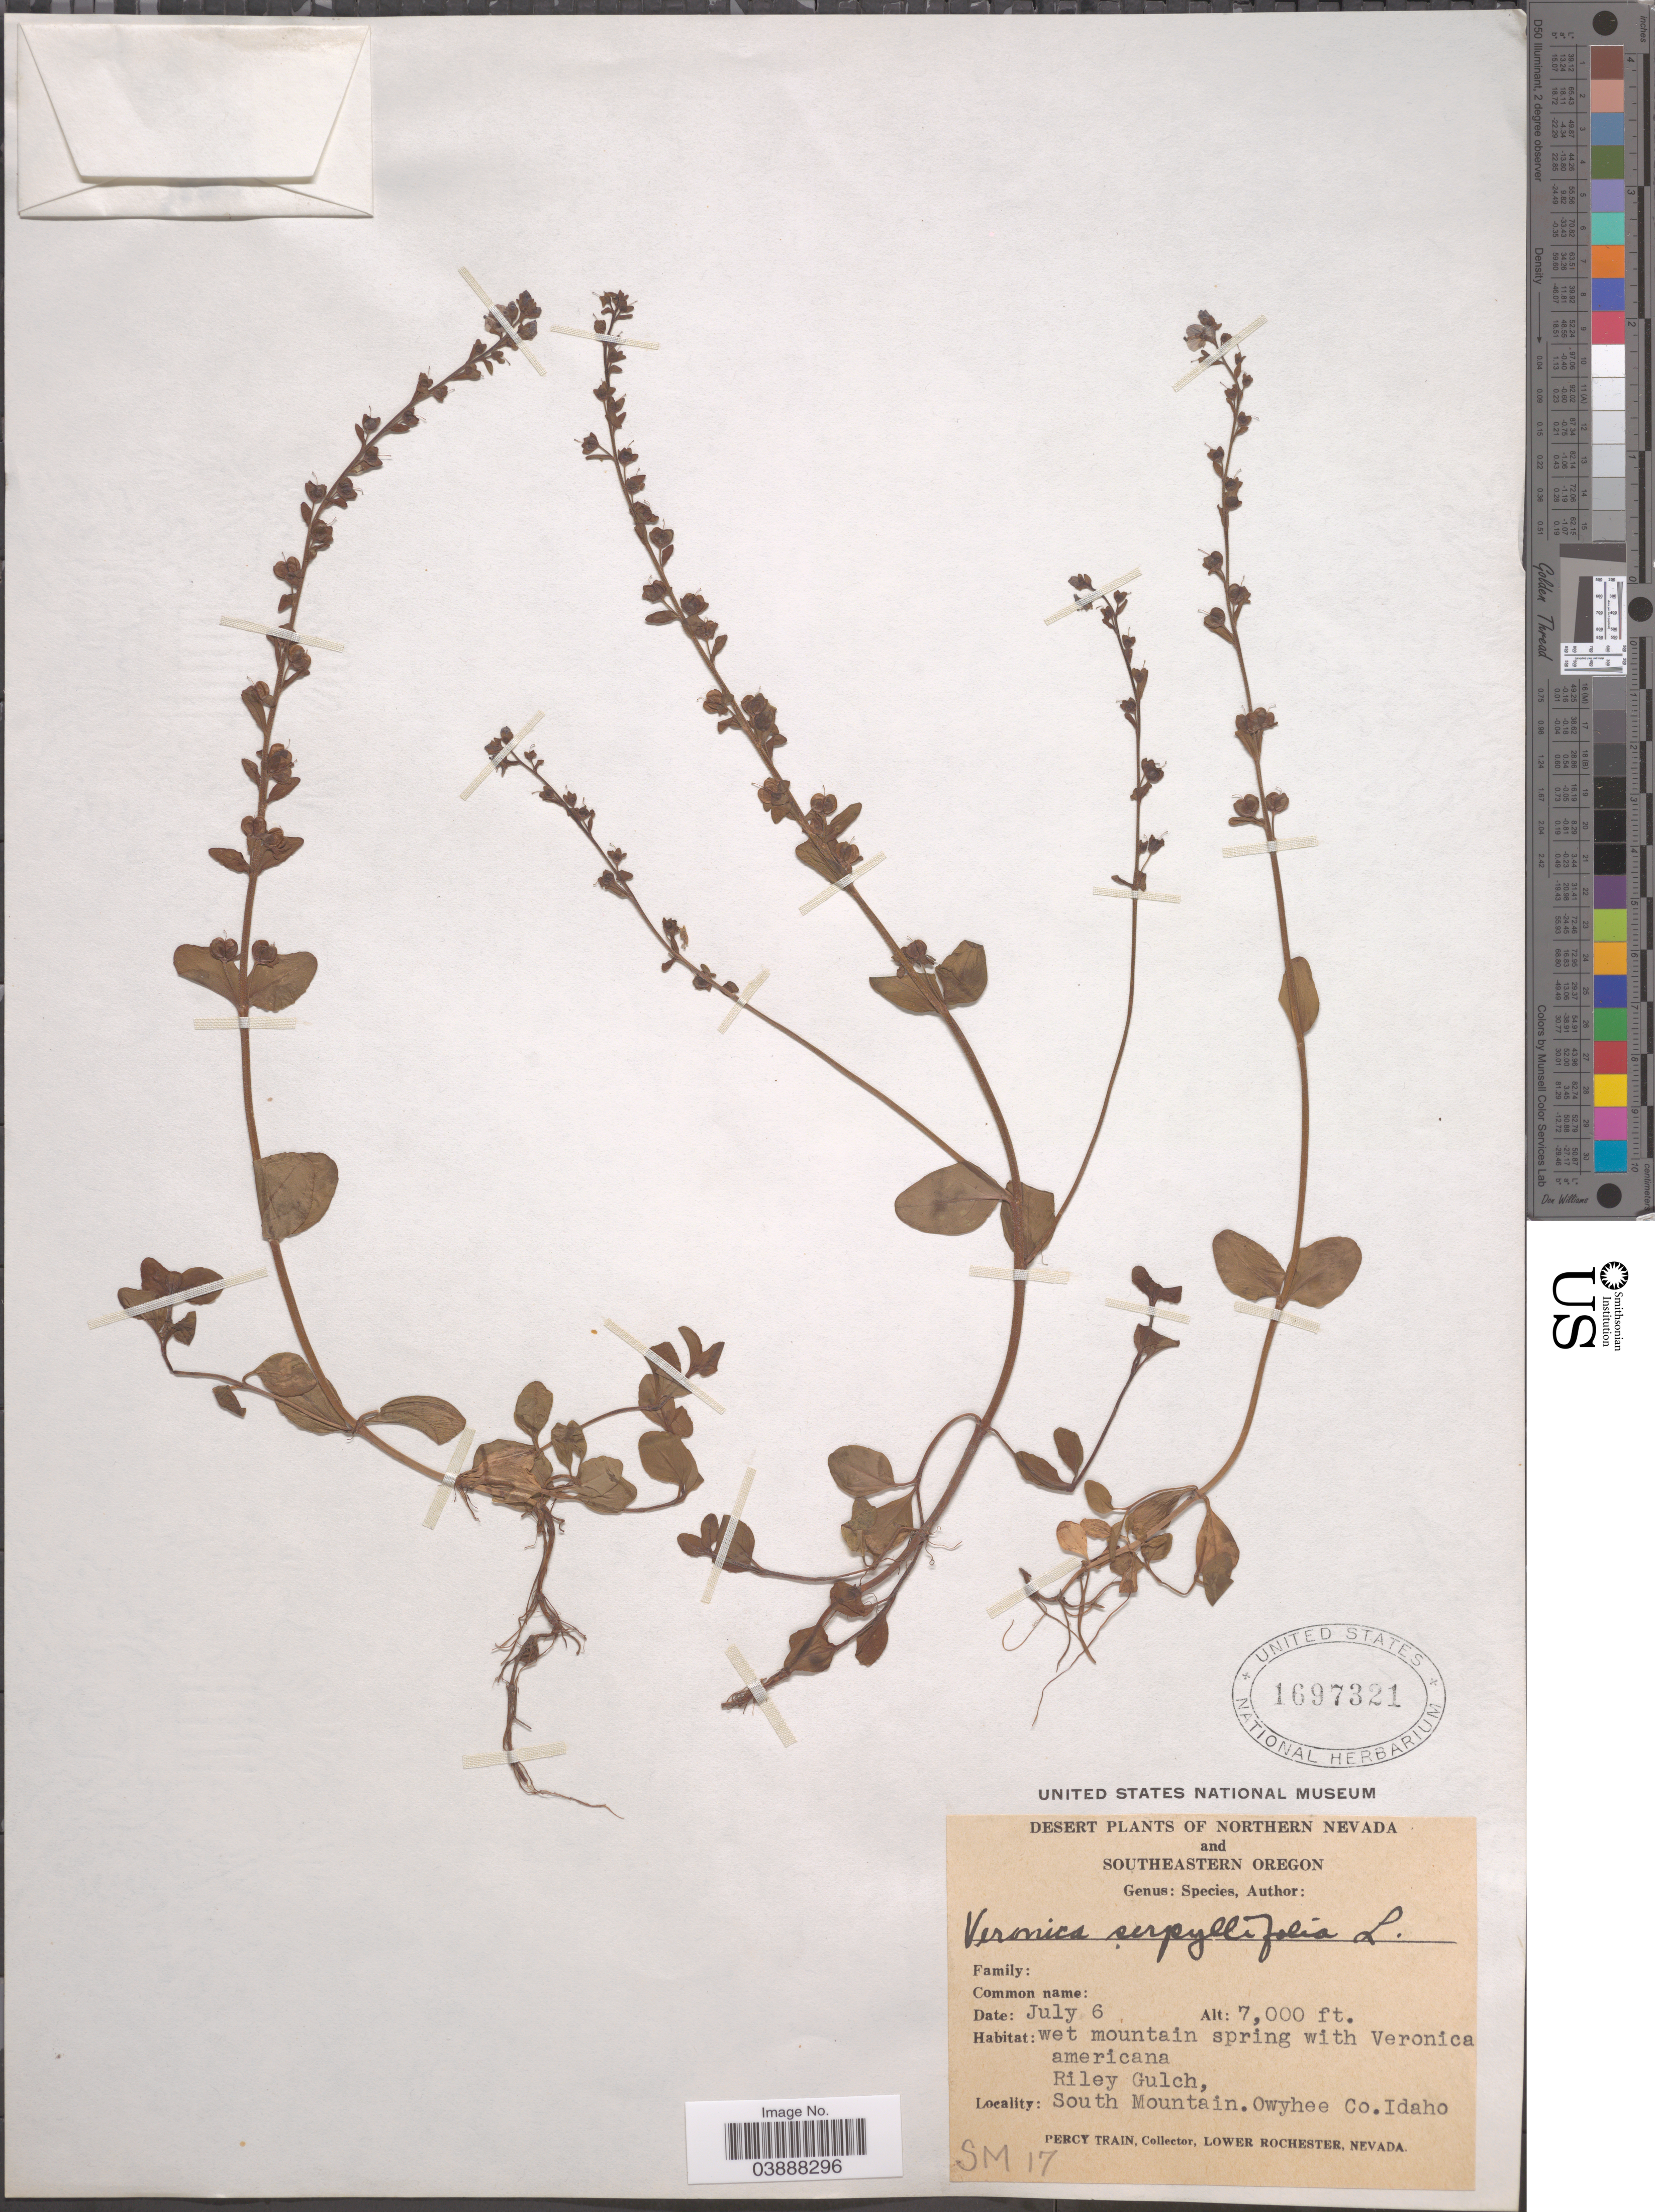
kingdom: Plantae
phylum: Tracheophyta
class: Magnoliopsida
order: Lamiales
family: Plantaginaceae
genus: Veronica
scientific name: Veronica serpyllifolia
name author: L.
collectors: P. Train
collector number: SM 17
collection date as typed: Transcribed d/m/y: /7/6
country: United States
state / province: Idaho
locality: Riley Gulch, South Mountain. Owyhee Co.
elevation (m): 2134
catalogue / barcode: US 1697321